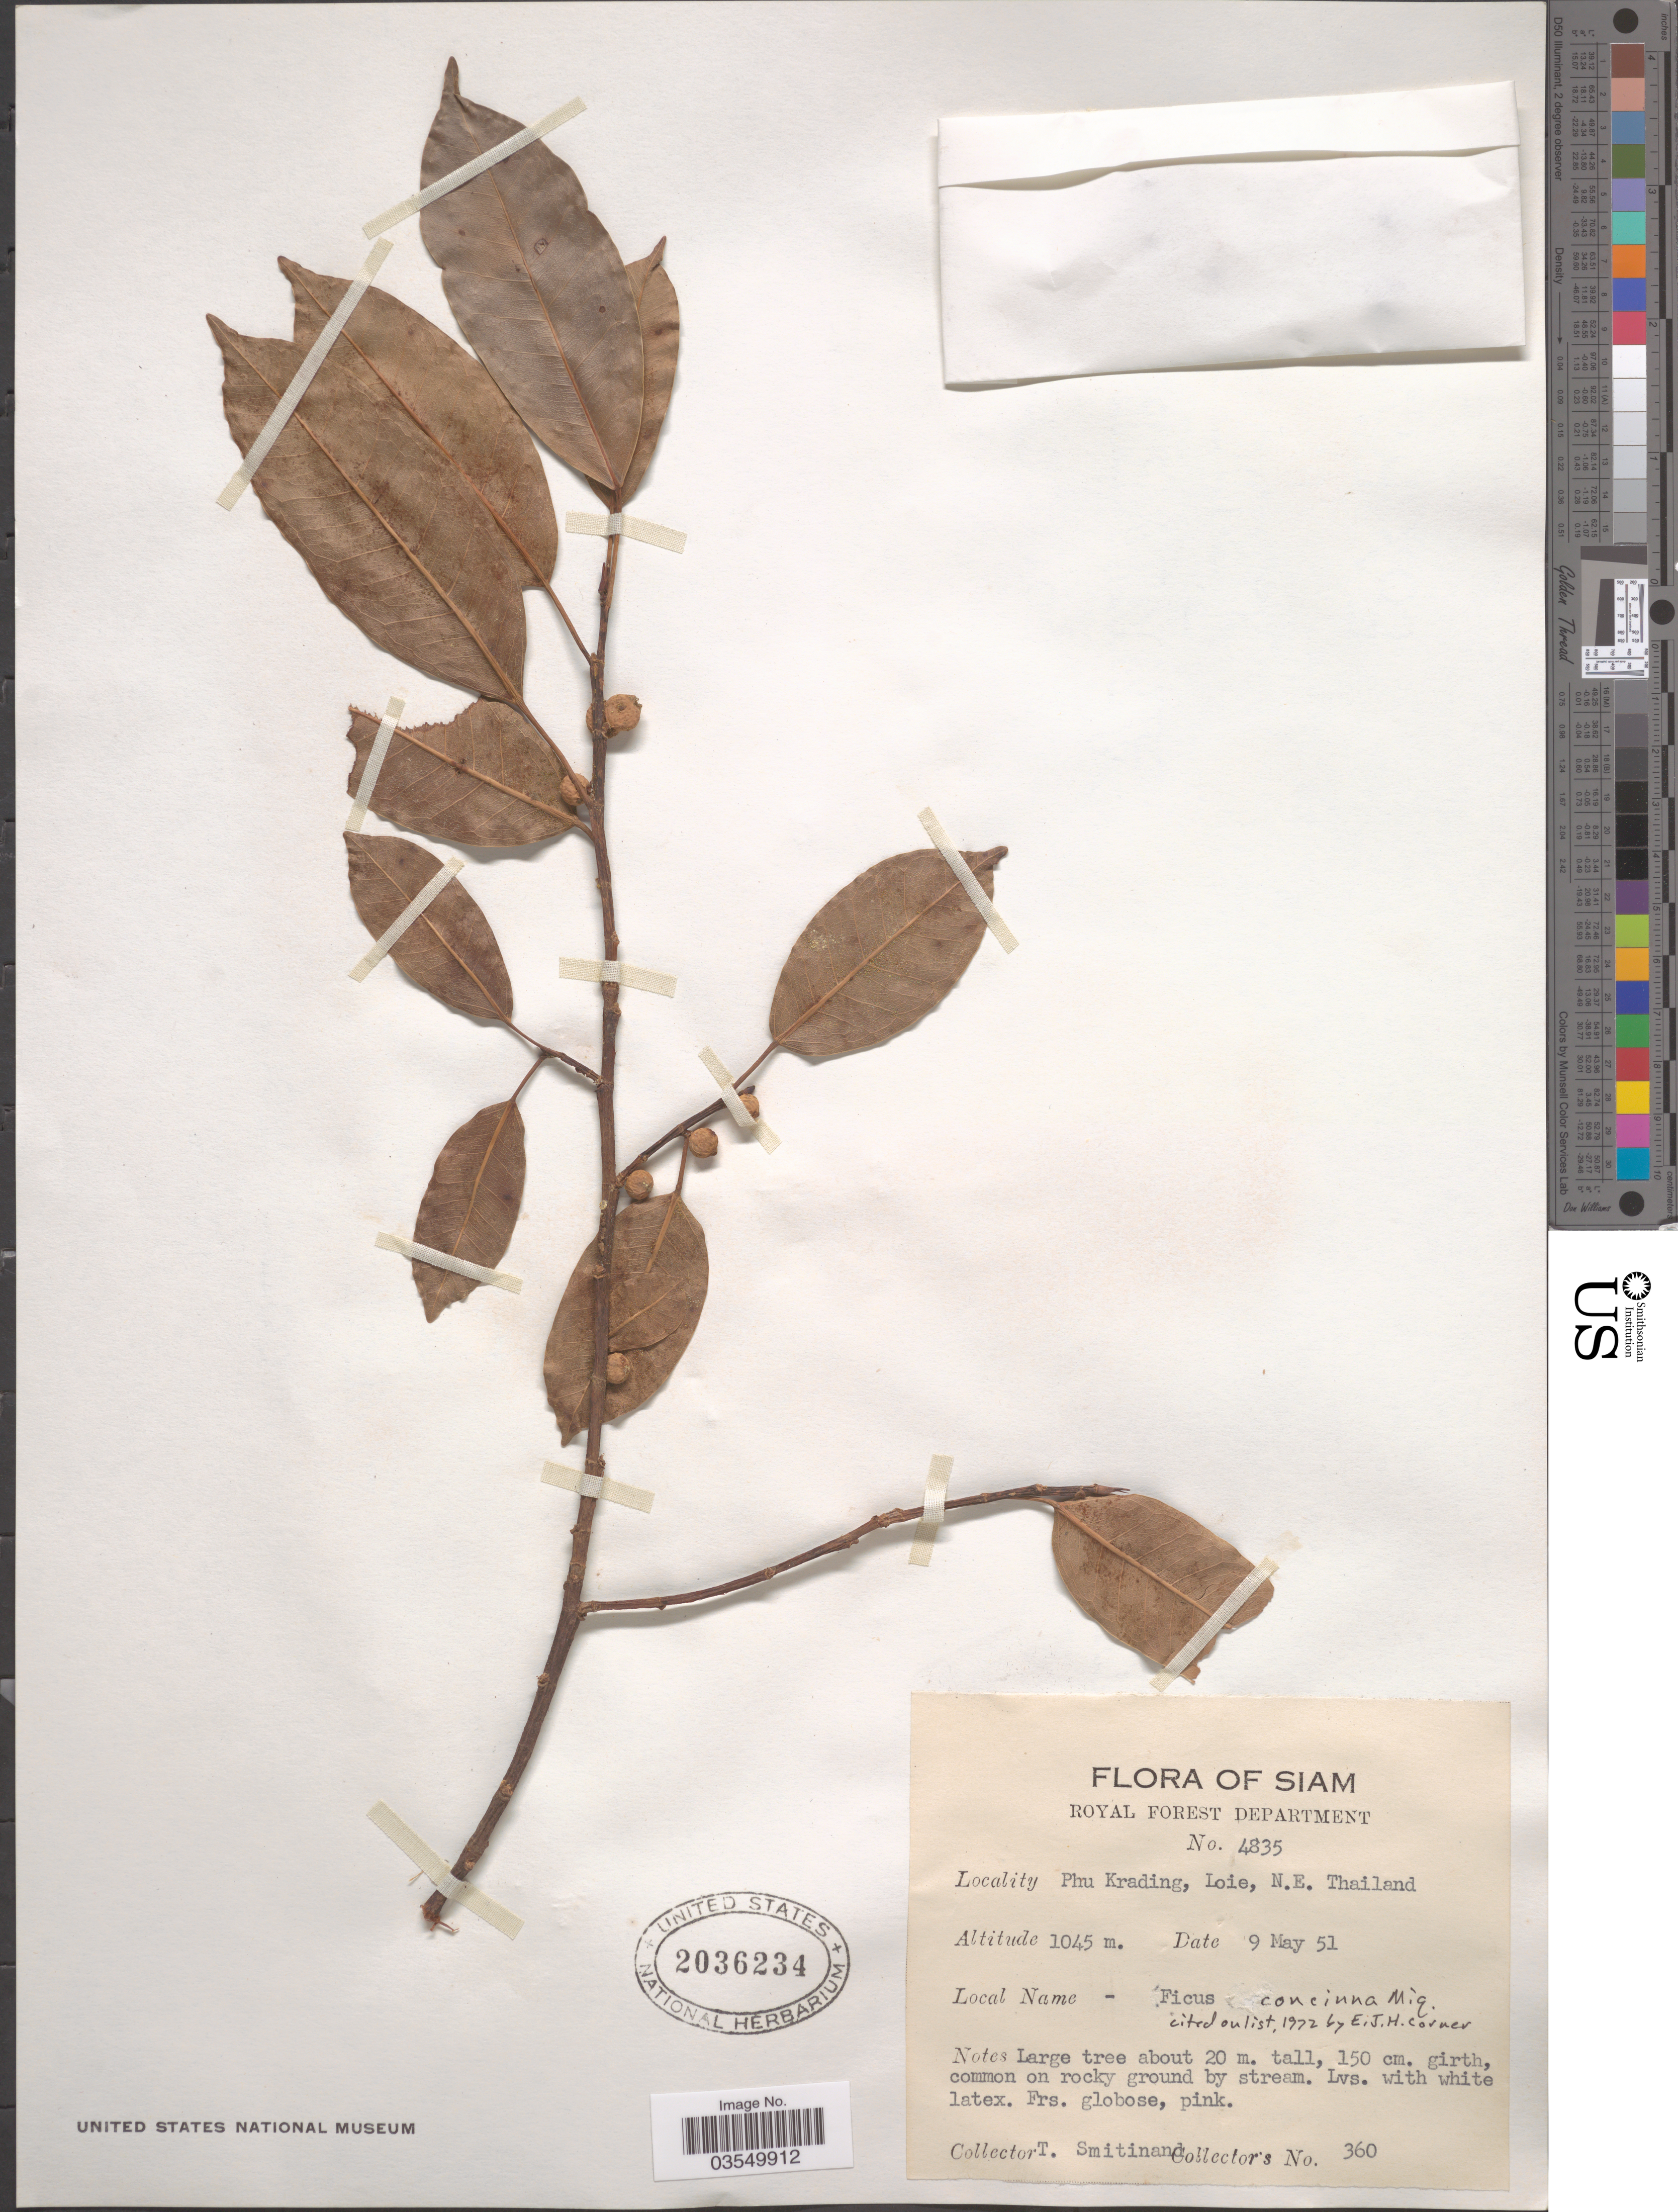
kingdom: Plantae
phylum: Tracheophyta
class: Magnoliopsida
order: Rosales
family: Moraceae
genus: Ficus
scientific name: Ficus concinna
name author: Miq.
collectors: T. Smitinand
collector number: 360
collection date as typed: Transcribed d/m/y: 9/5/51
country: Thailand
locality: Siam. Phu Krading, Loie, N.E. Thailand.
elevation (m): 1045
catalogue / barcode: US 2036234